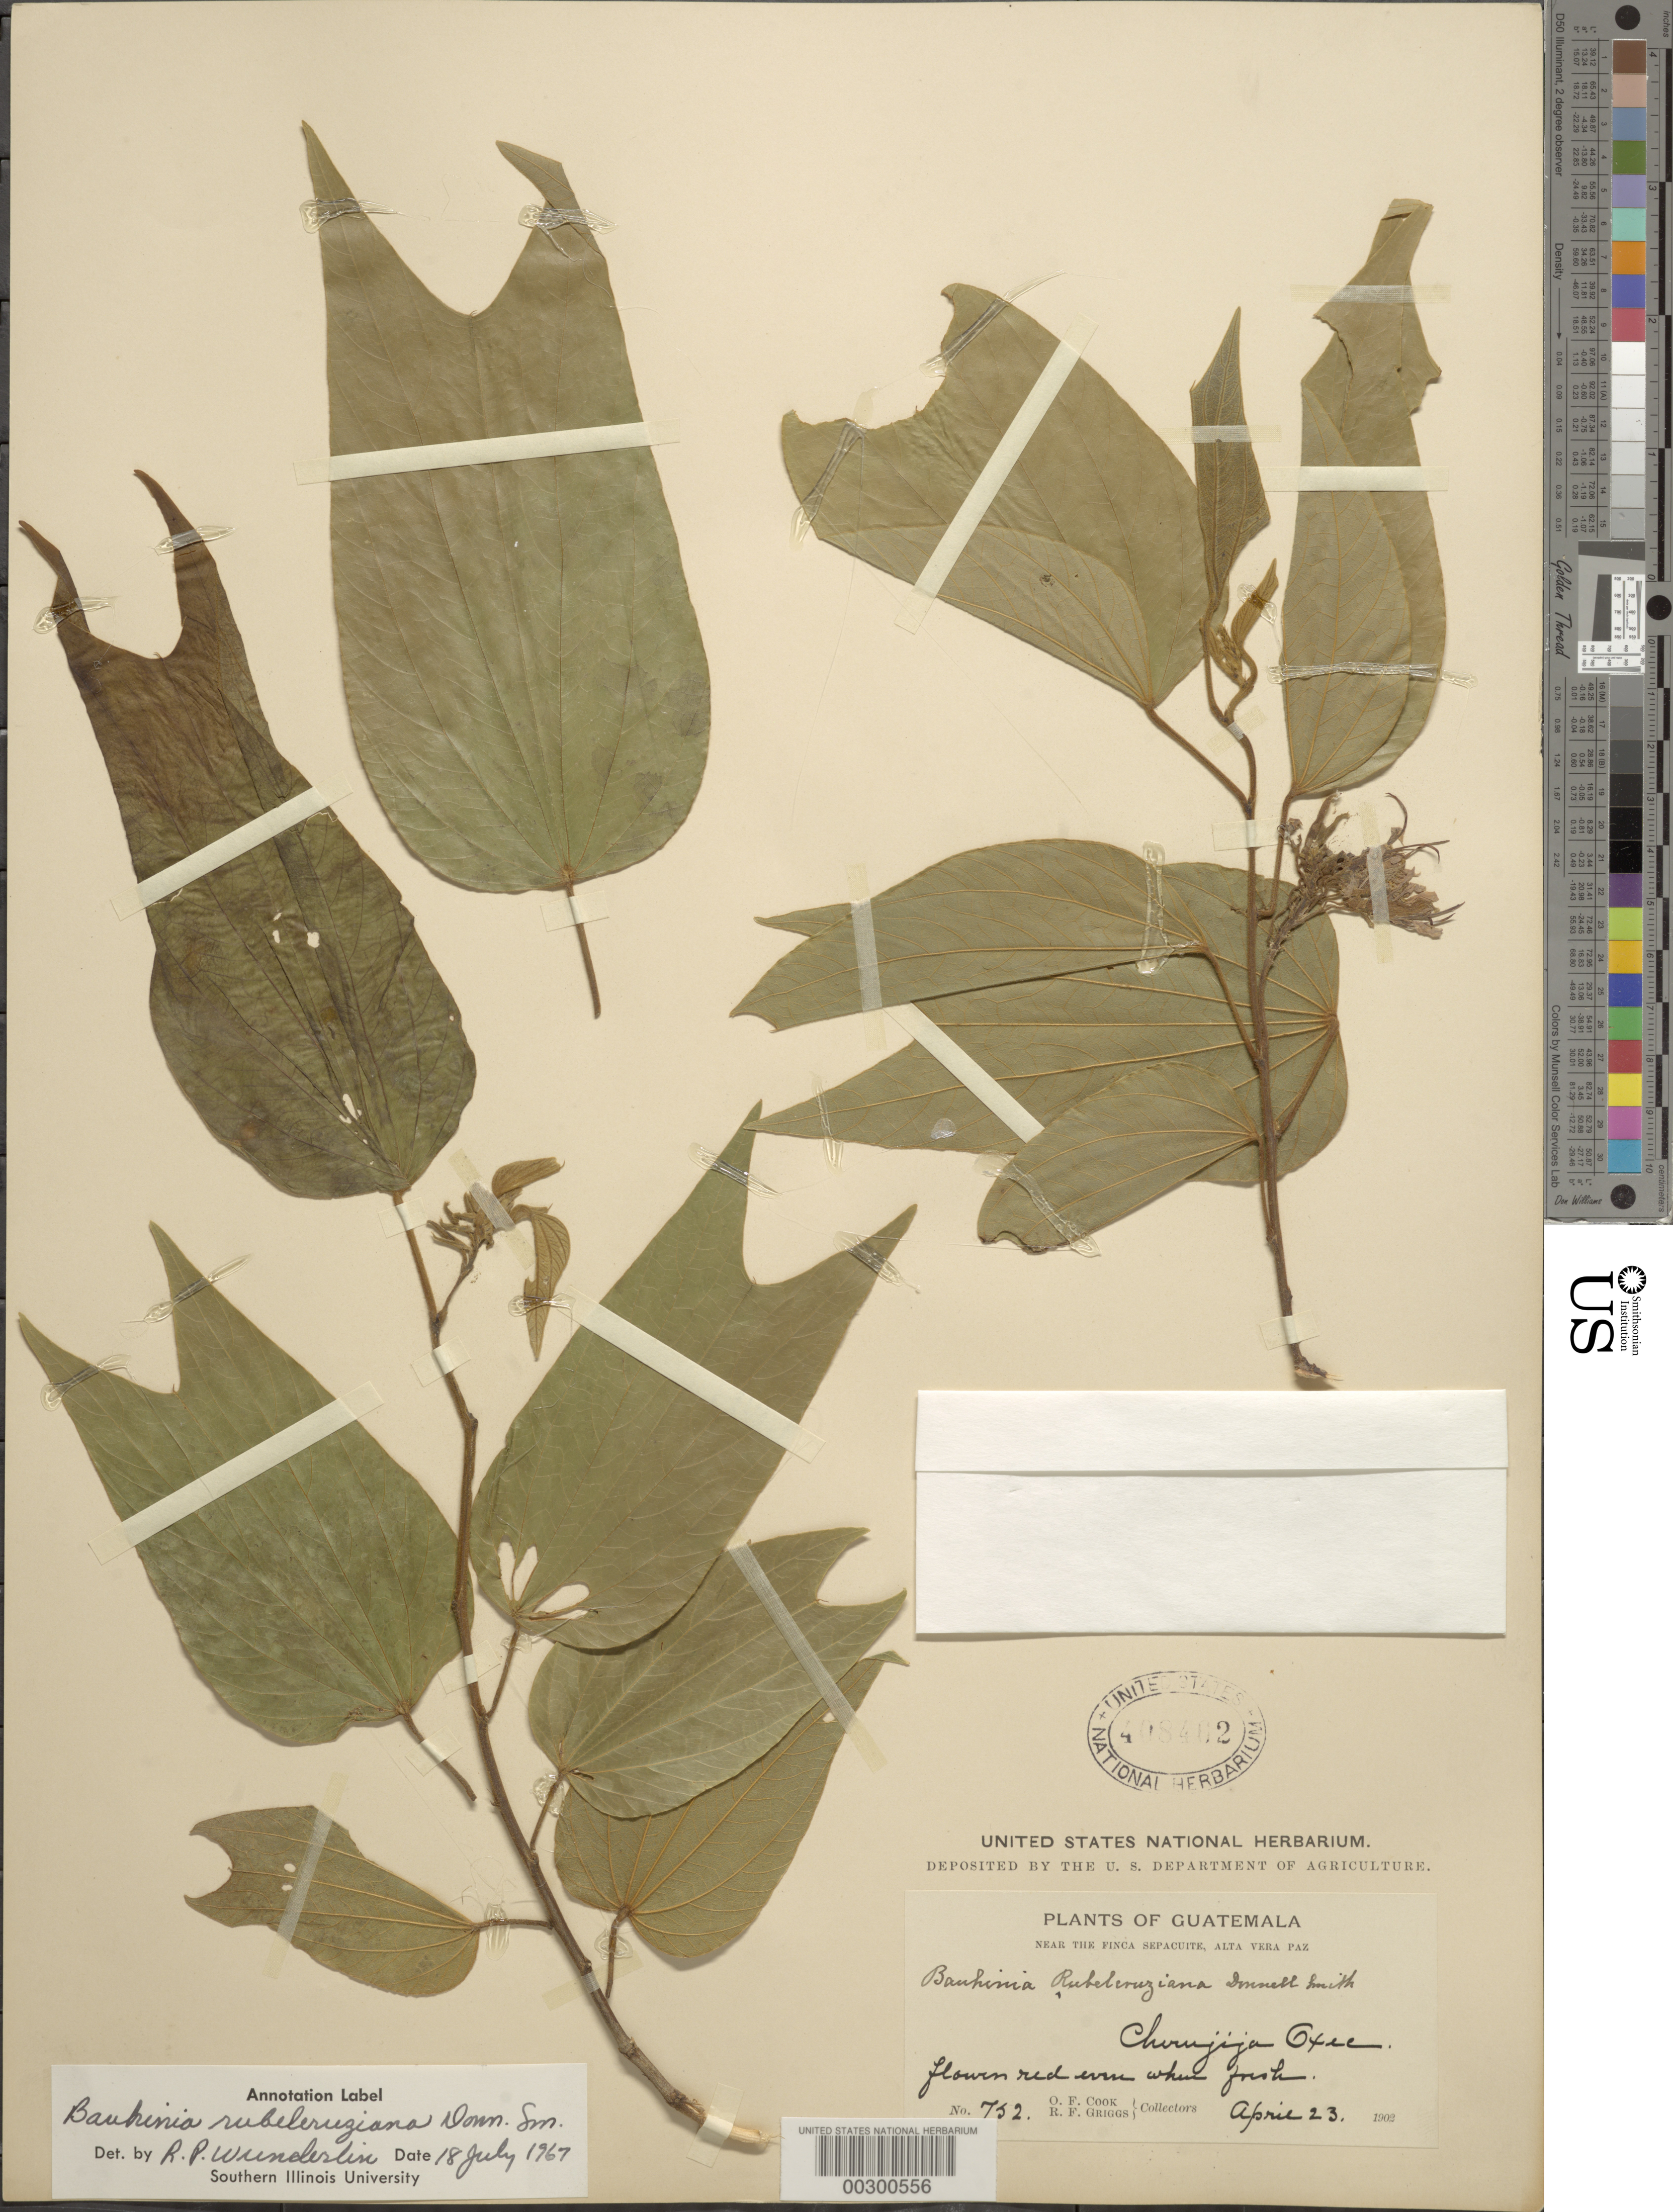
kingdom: Plantae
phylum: Tracheophyta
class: Magnoliopsida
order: Fabales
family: Fabaceae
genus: Bauhinia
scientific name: Bauhinia rubeleruziana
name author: Donn. Sm.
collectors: O. F. Cook & R. F. Griggs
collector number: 752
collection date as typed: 23 Apr 1902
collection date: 1902-04-23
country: Guatemala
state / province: Alta Verapaz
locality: Near the Finca Sepacuite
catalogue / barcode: US 408402